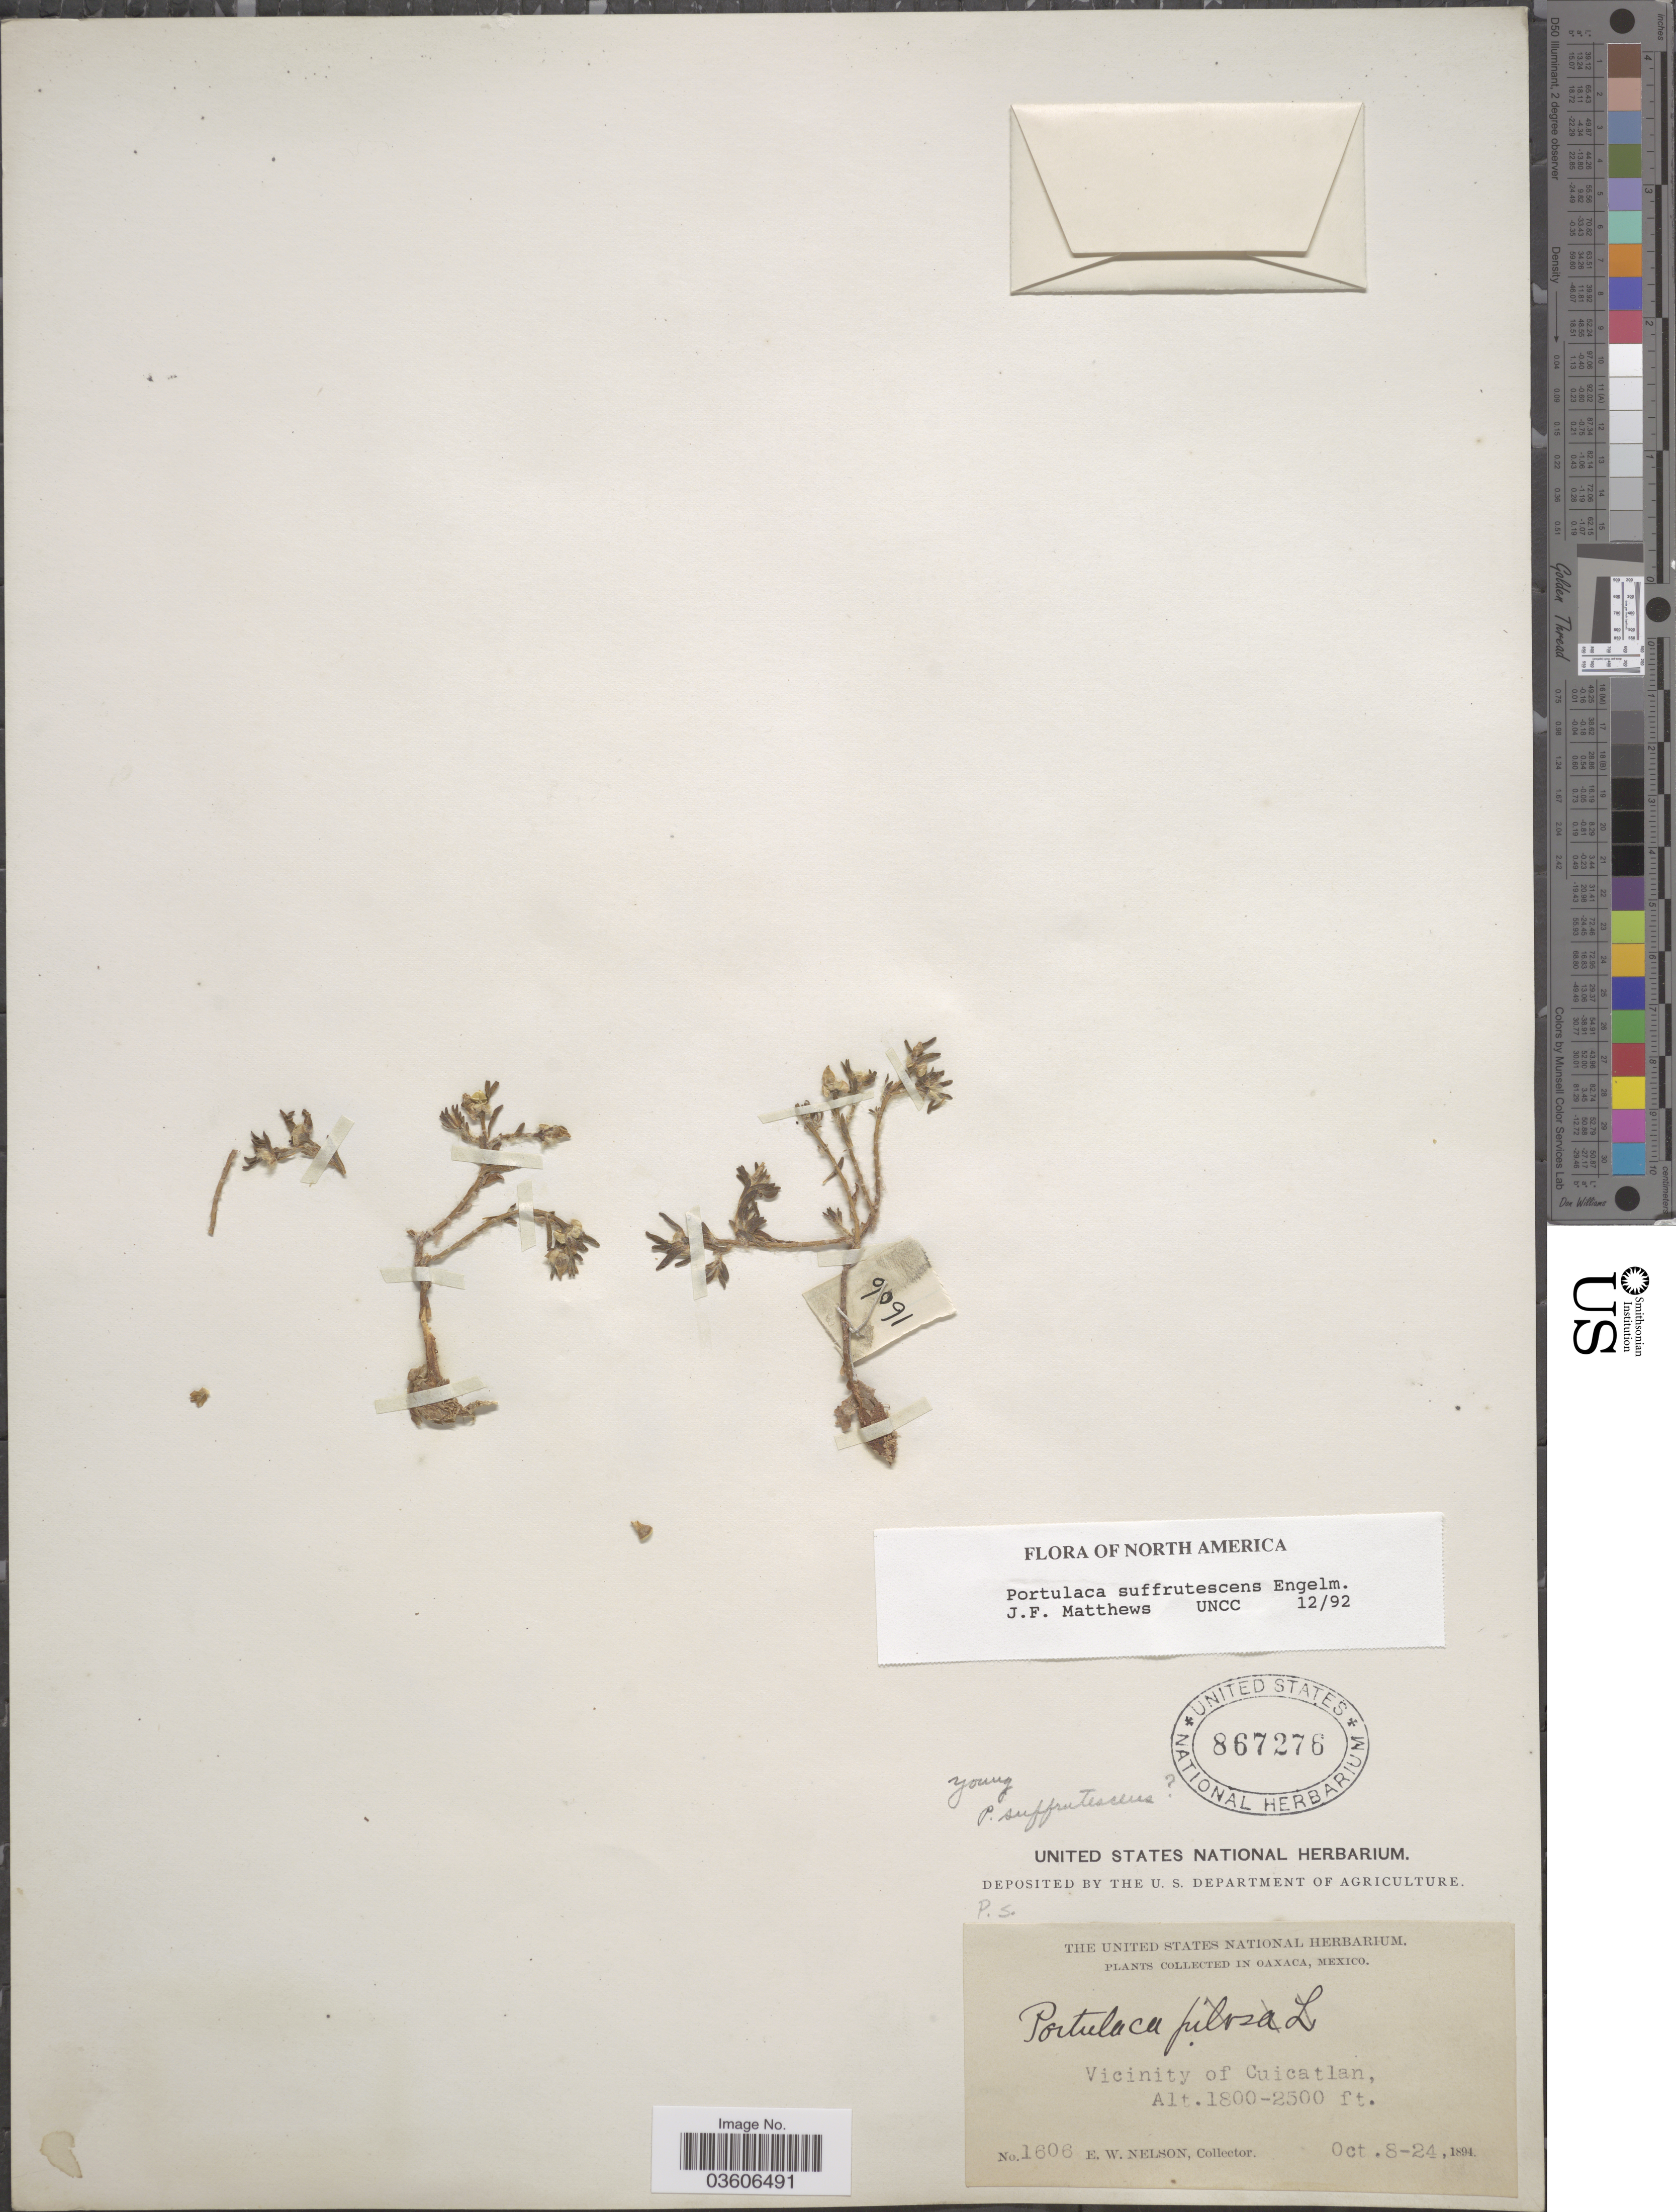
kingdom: Plantae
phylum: Tracheophyta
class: Magnoliopsida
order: Caryophyllales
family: Portulacaceae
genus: Portulaca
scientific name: Portulaca suffrutescens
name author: Engelm.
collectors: E. W. Nelson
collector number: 1606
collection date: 1894-10-08/1894-10-24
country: Mexico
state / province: Oaxaca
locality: Vicinity of Cuicatlan.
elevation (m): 549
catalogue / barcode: US 867276